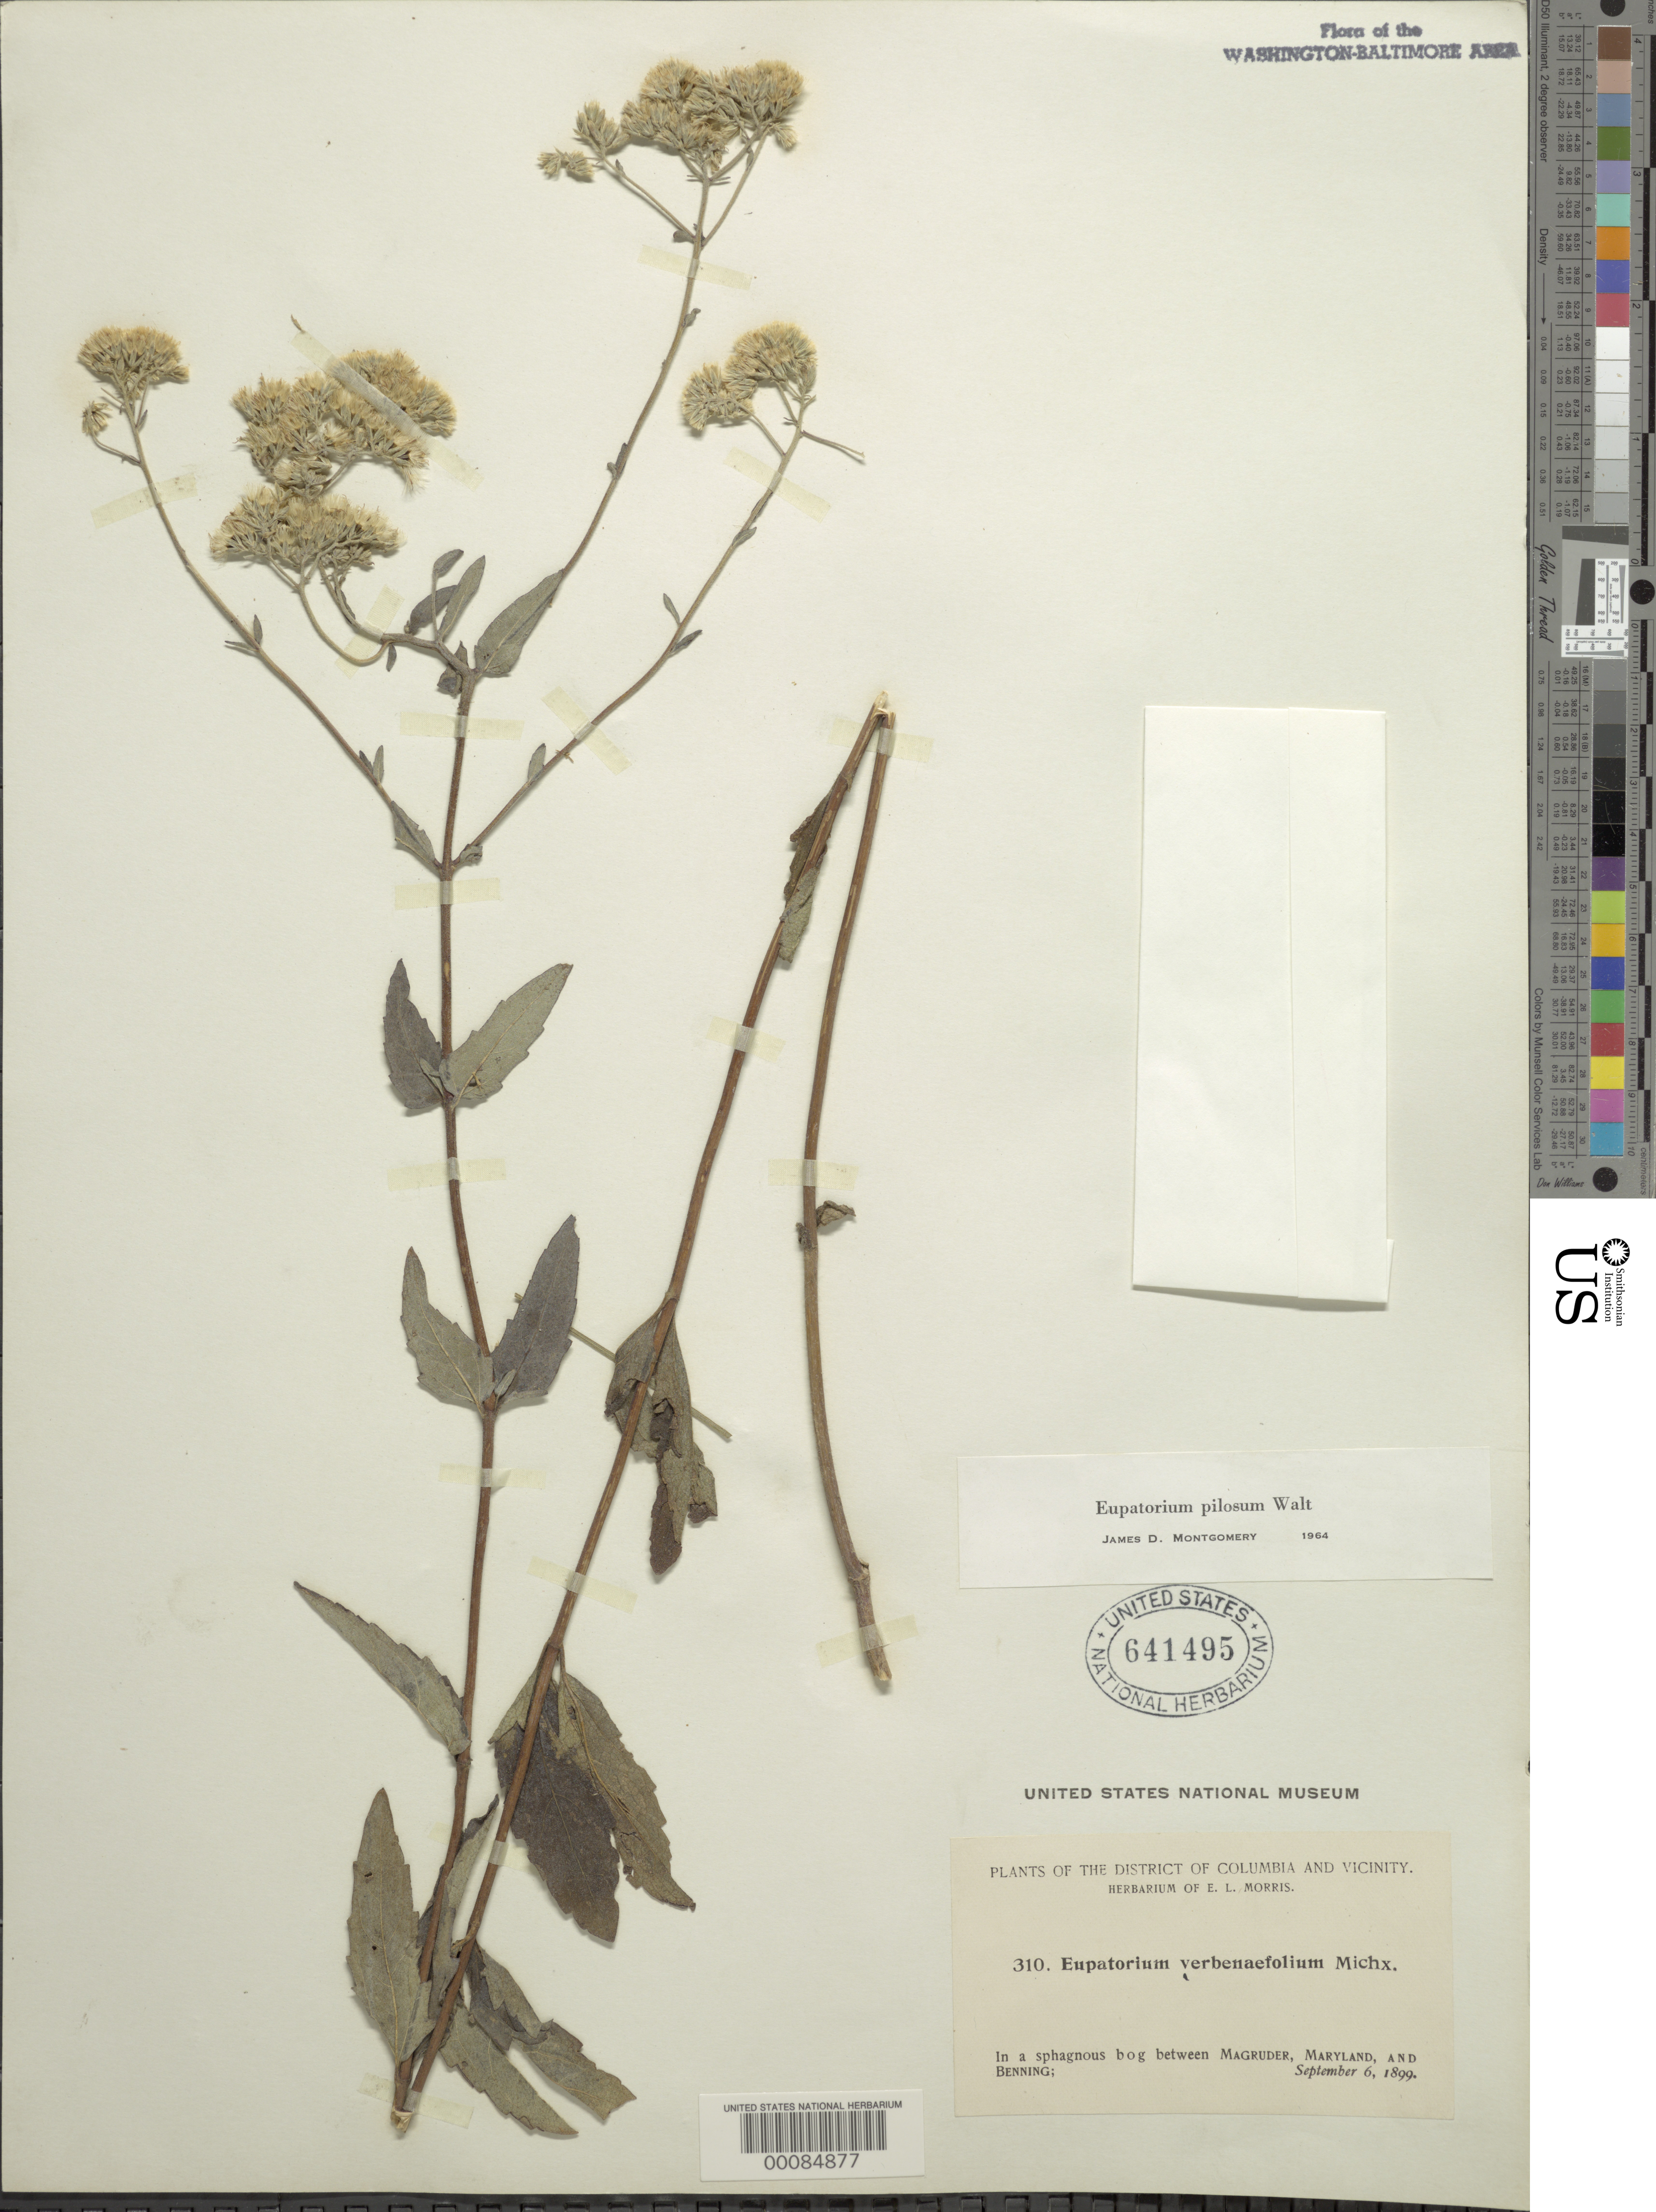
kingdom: Plantae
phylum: Tracheophyta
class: Magnoliopsida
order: Asterales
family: Asteraceae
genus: Eupatorium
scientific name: Eupatorium pilosum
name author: Walter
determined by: Montgomery, J. D.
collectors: E. L. Morris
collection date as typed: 06 Sep 1899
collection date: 1899-09-06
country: United States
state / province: Maryland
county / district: Prince George's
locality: between Magruder and Benning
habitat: Spagnous bog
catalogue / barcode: US 641495